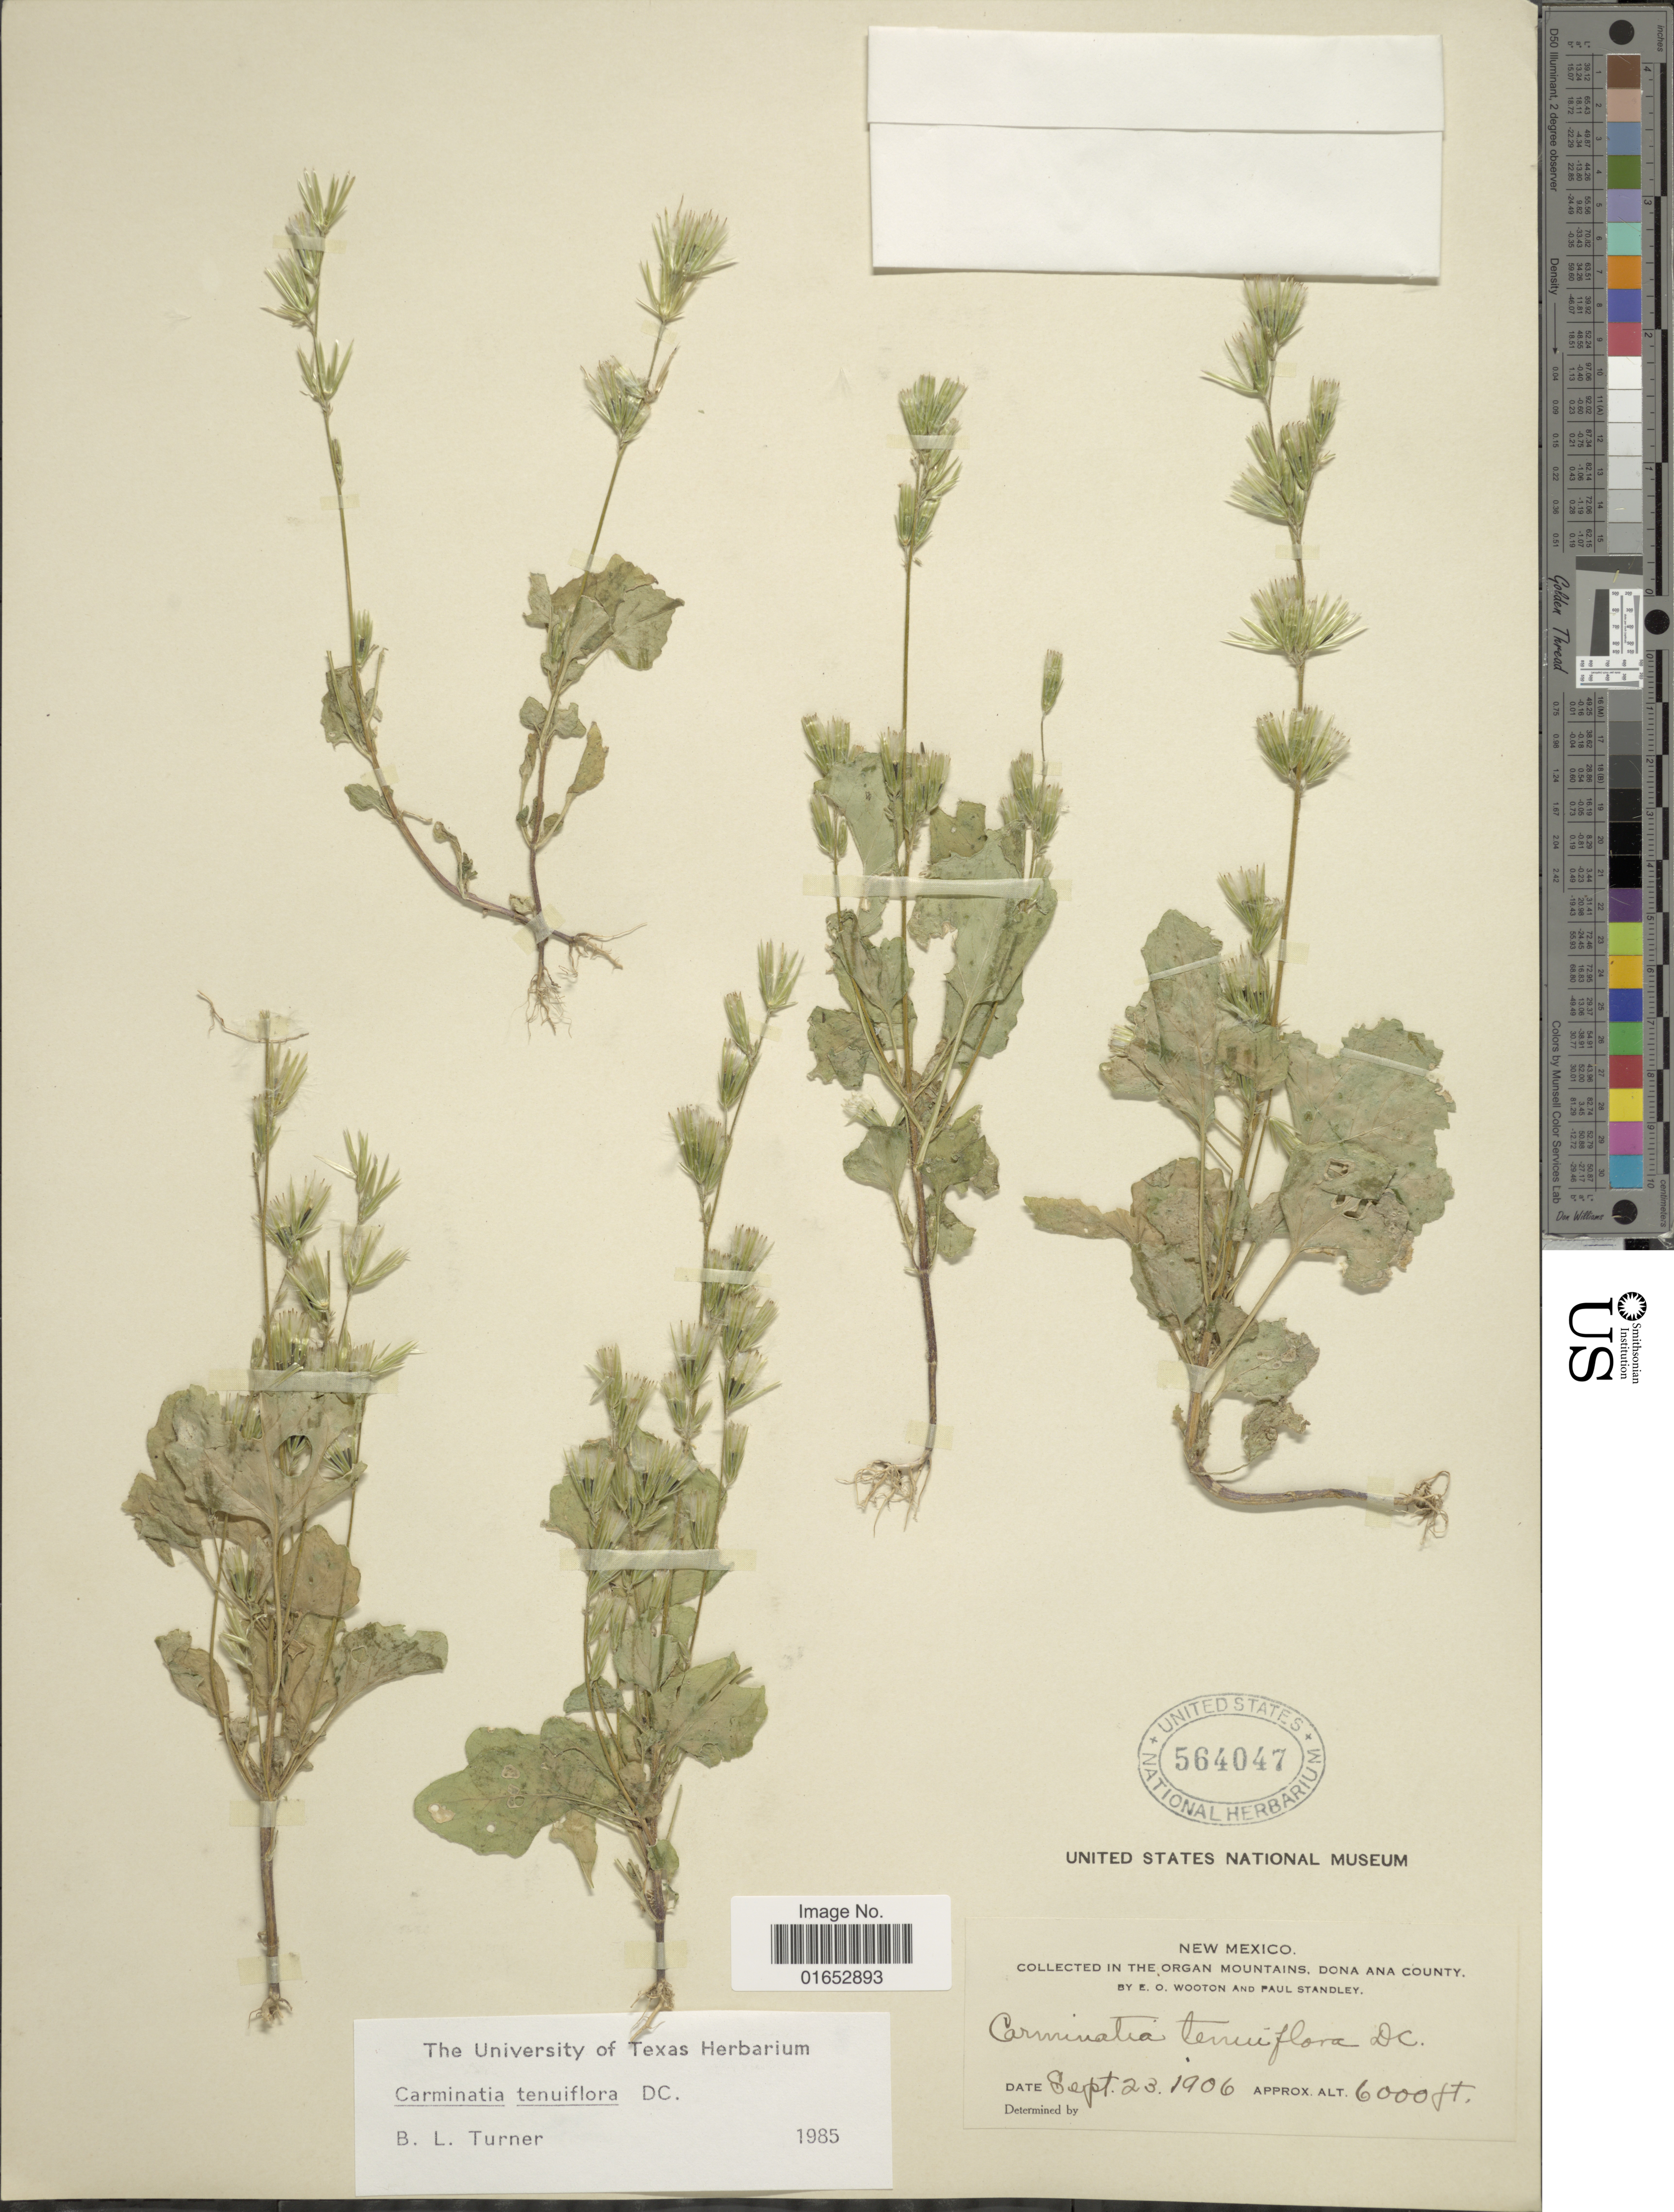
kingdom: Plantae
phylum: Tracheophyta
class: Magnoliopsida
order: Asterales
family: Asteraceae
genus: Carminatia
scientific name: Carminatia tenuiflora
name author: DC.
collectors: E. O. Wooton & P. C. Standley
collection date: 1906-09-23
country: United States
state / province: New Mexico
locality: In the Organ Moutnains, Dona Ana County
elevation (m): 1829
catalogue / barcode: US 564047